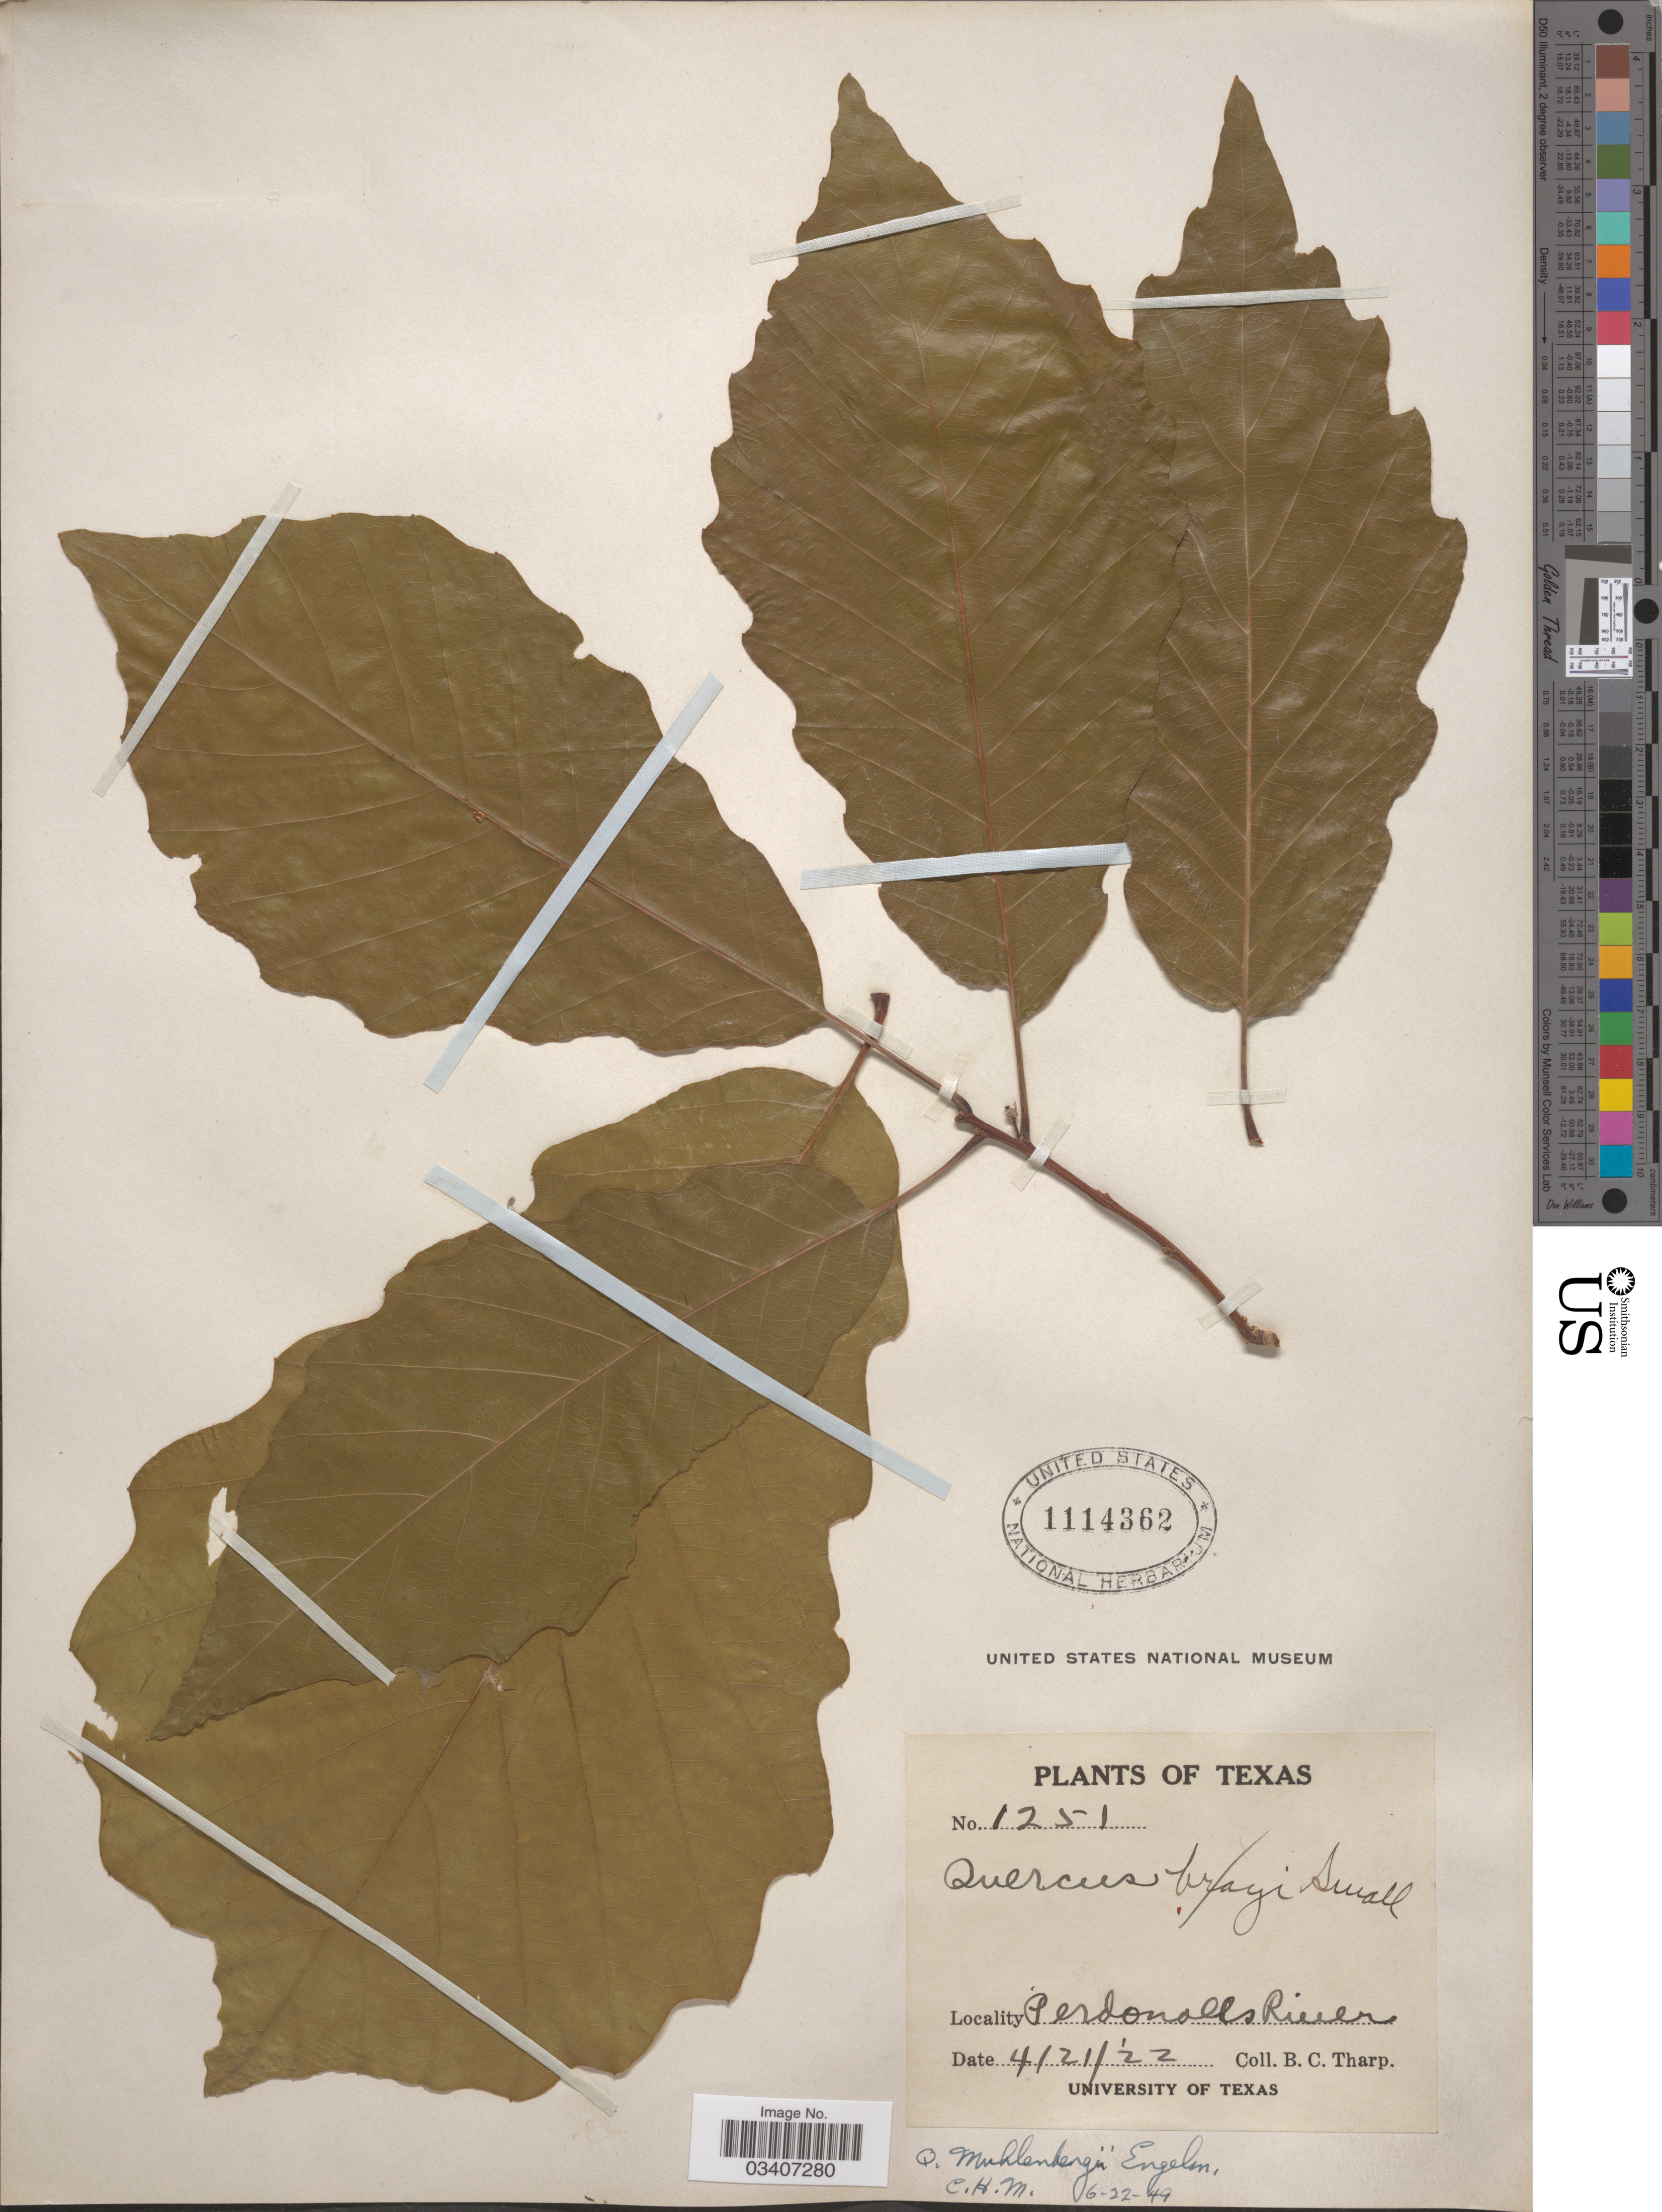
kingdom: Plantae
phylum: Tracheophyta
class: Magnoliopsida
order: Fagales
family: Fagaceae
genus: Quercus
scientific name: Quercus muehlenbergii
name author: Engelm.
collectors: B. C. Tharp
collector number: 1251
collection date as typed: Transcribed d/m/y: 21/4/22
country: United States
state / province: Texas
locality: Perdonales River.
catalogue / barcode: US 1114362